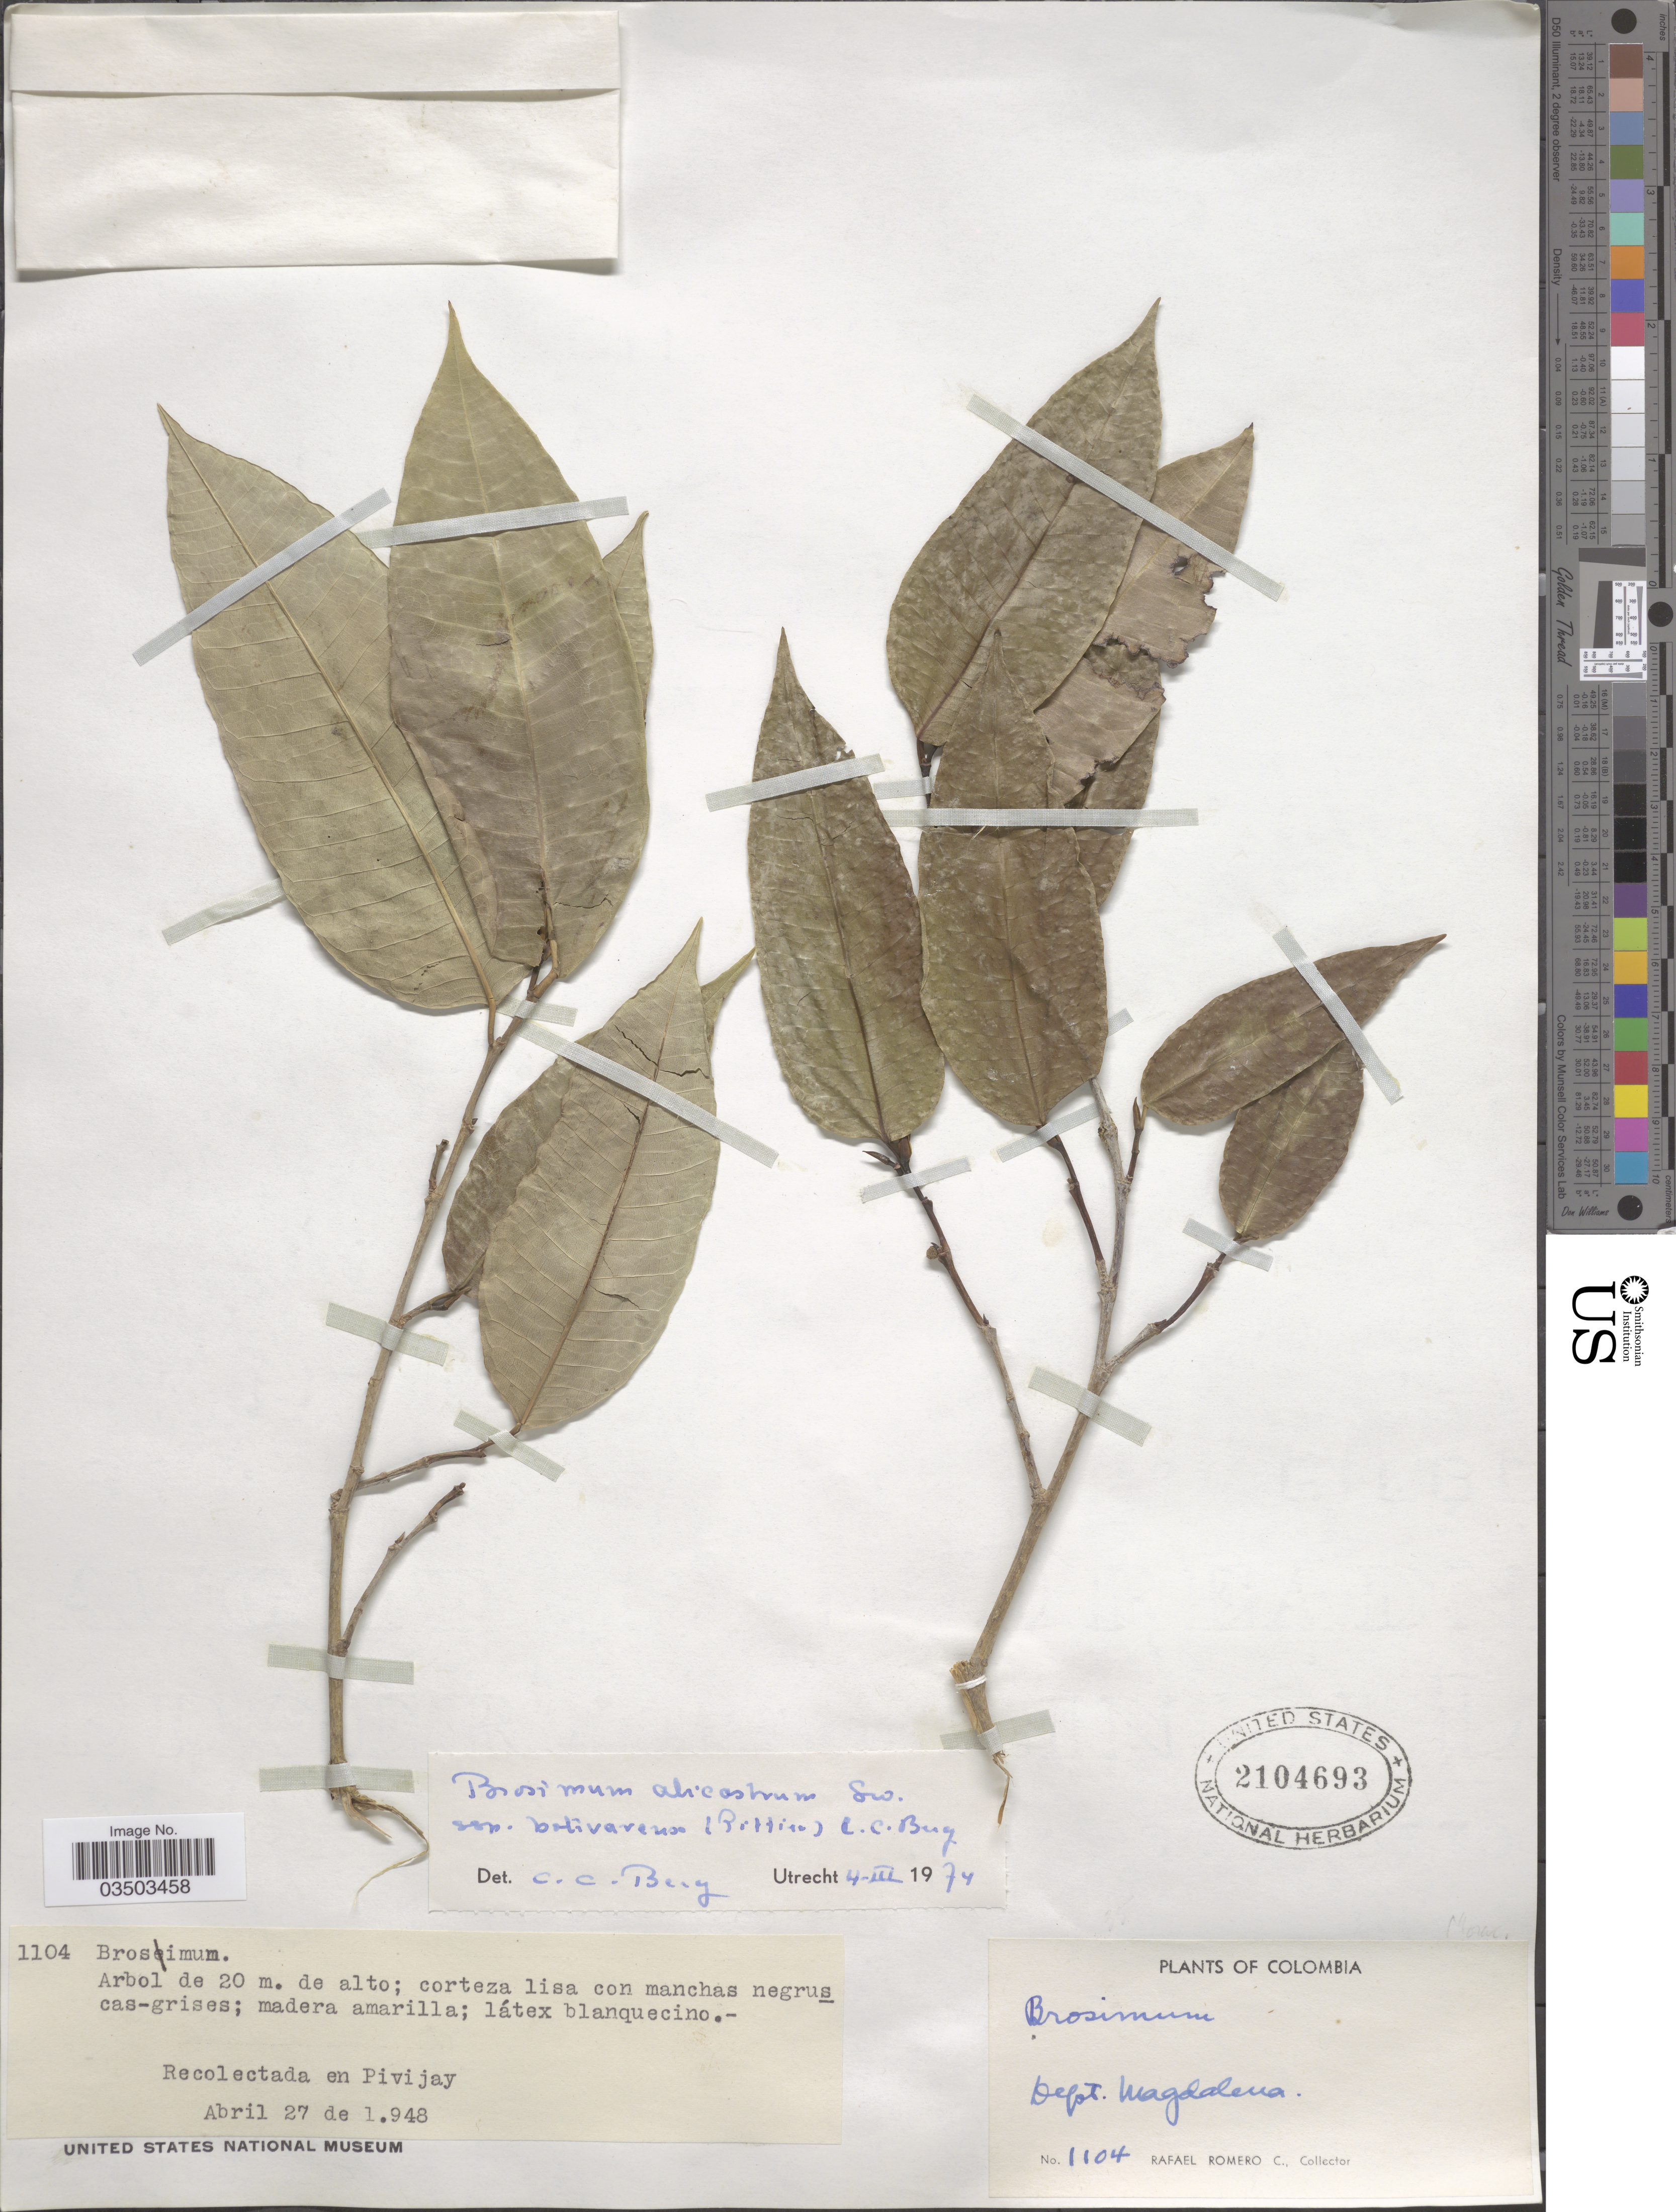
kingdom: Plantae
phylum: Tracheophyta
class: Magnoliopsida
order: Rosales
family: Moraceae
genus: Brosimum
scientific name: Brosimum alicastrum subsp. bolivarense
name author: (Pittier) C.C. Berg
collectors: R. Romero Castañeda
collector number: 1104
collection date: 1948-04-27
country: Colombia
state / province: Magdalena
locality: Dept. Magdalena. Pivijay.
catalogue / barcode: US 2104693